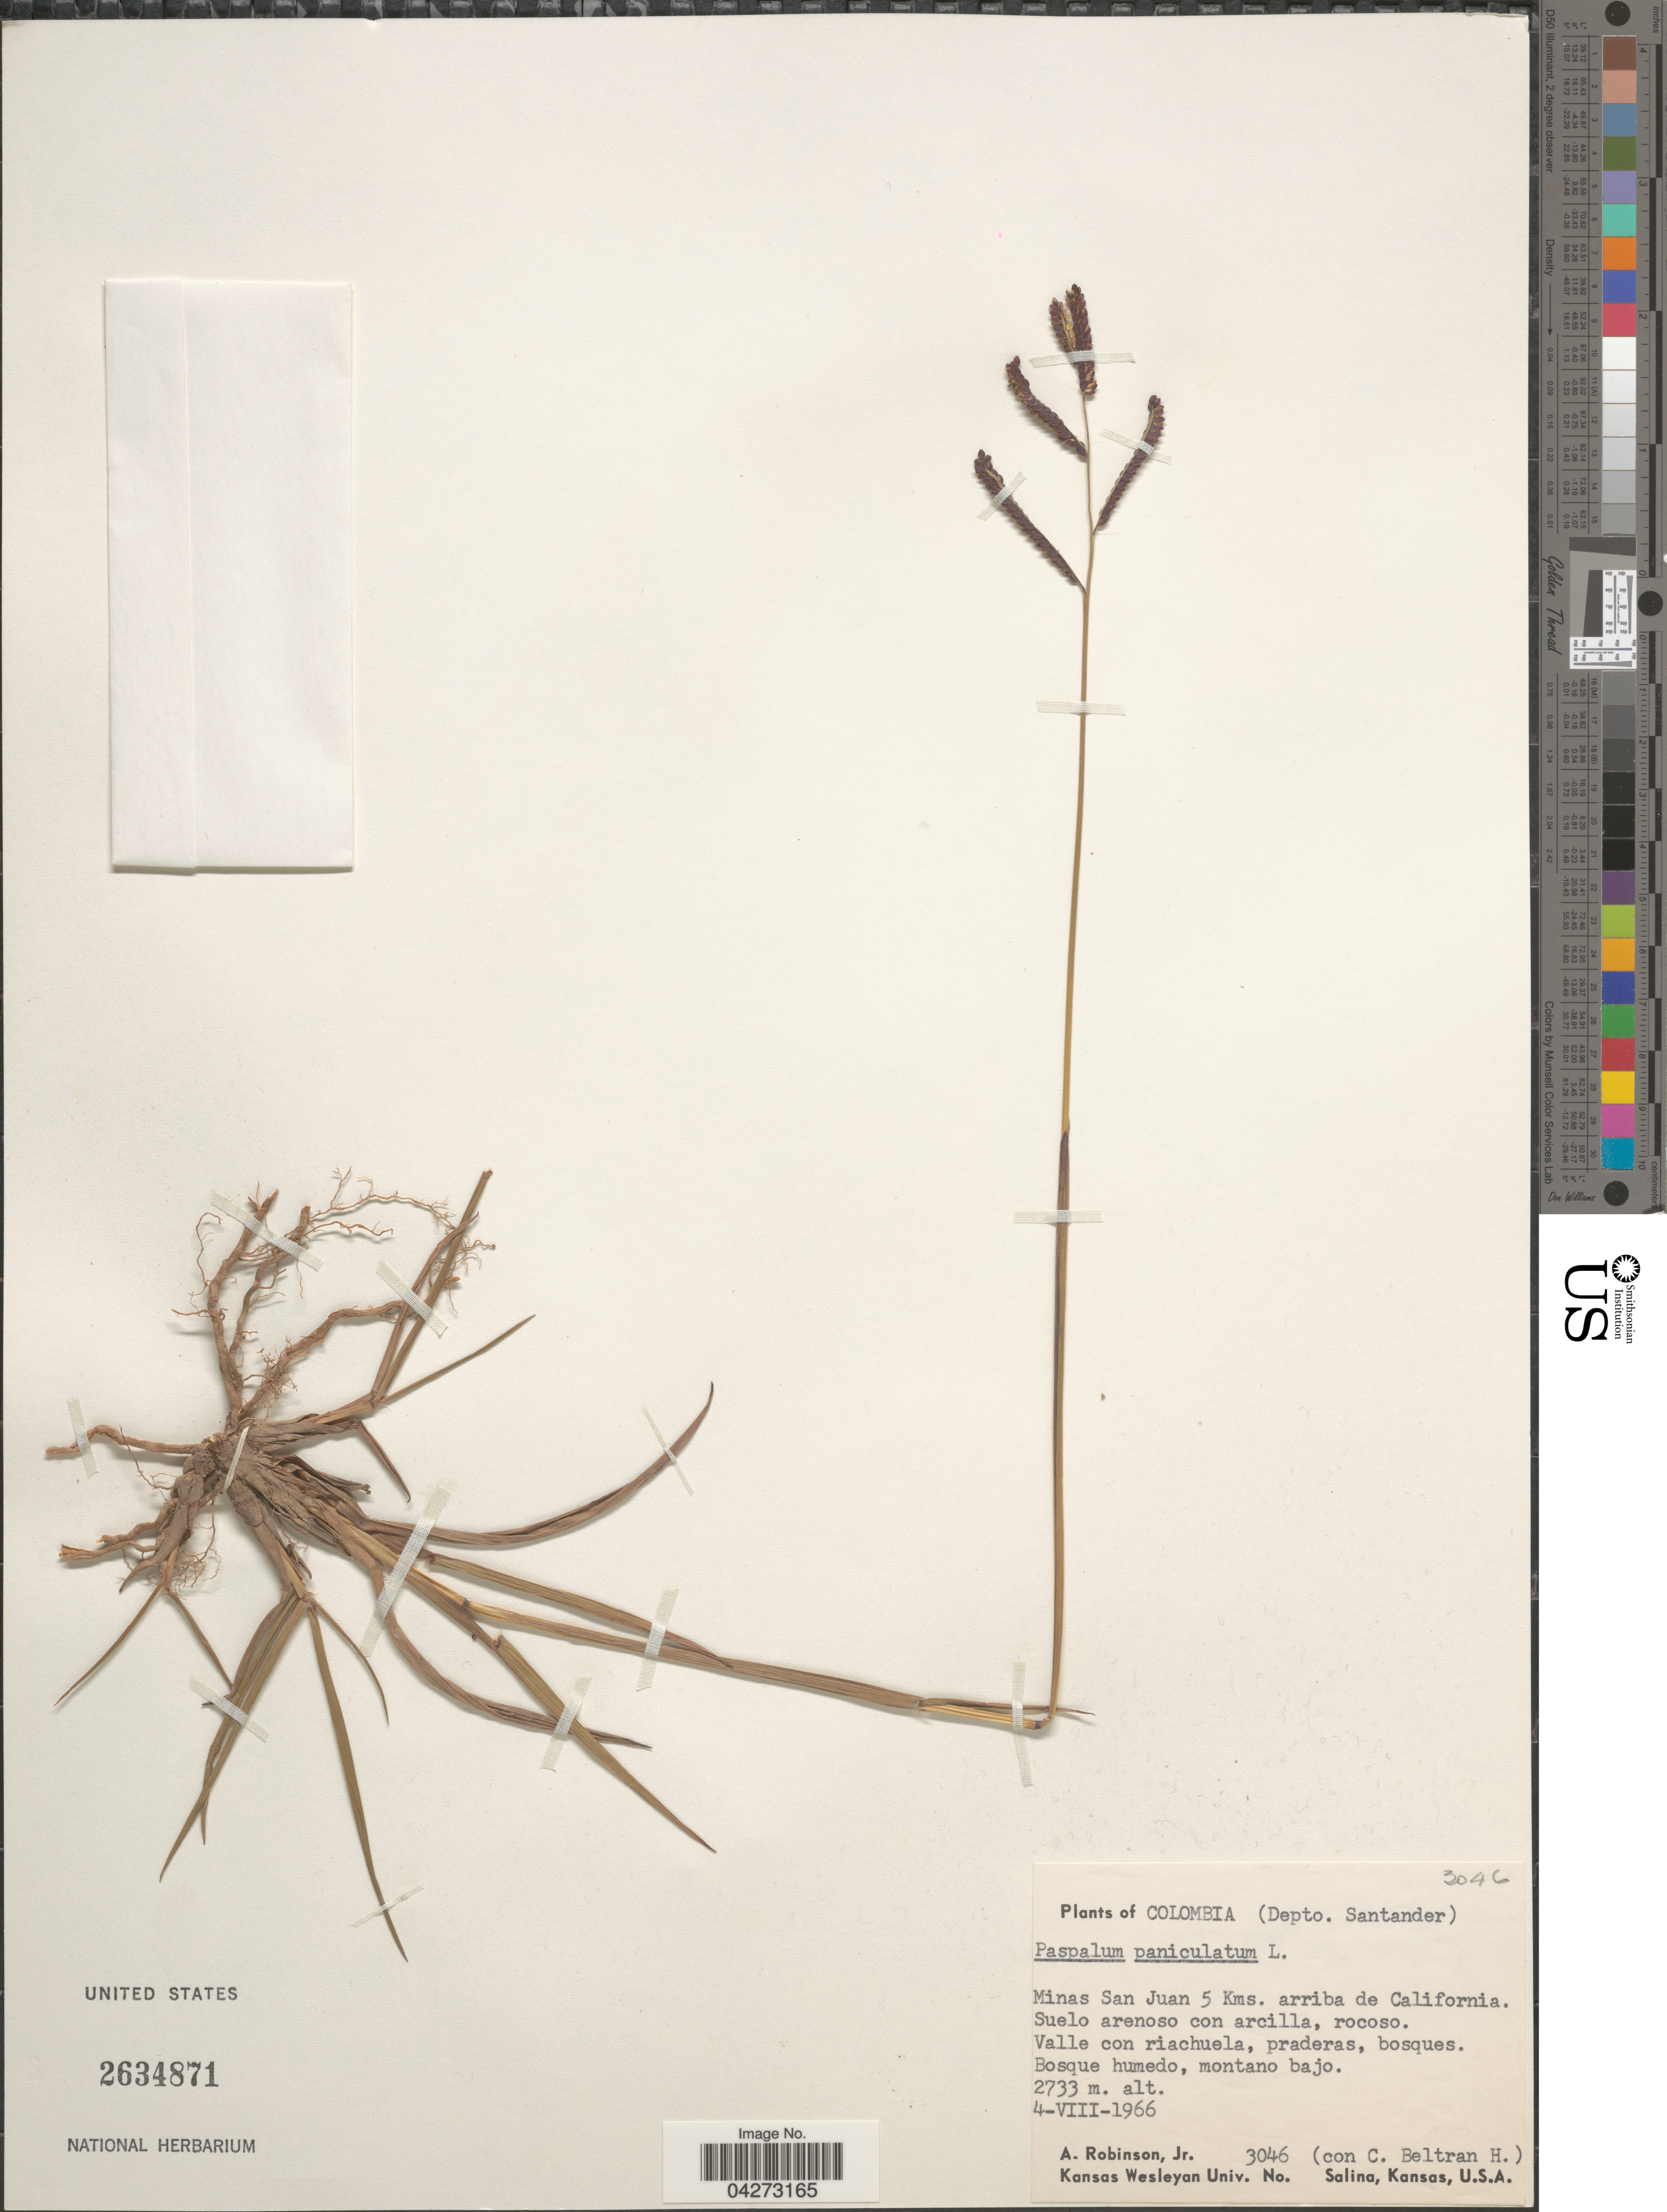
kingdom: Plantae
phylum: Tracheophyta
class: Liliopsida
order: Poales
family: Poaceae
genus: Paspalum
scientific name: Paspalum paniculatum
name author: L.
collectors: A. Robinson Jr. & C. Beltran H.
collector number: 3046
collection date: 1966-08-04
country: Colombia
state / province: Santander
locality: Depto. Santander. Minas San Juan 5 Kms. arriba de California.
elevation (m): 2733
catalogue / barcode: US 2634871